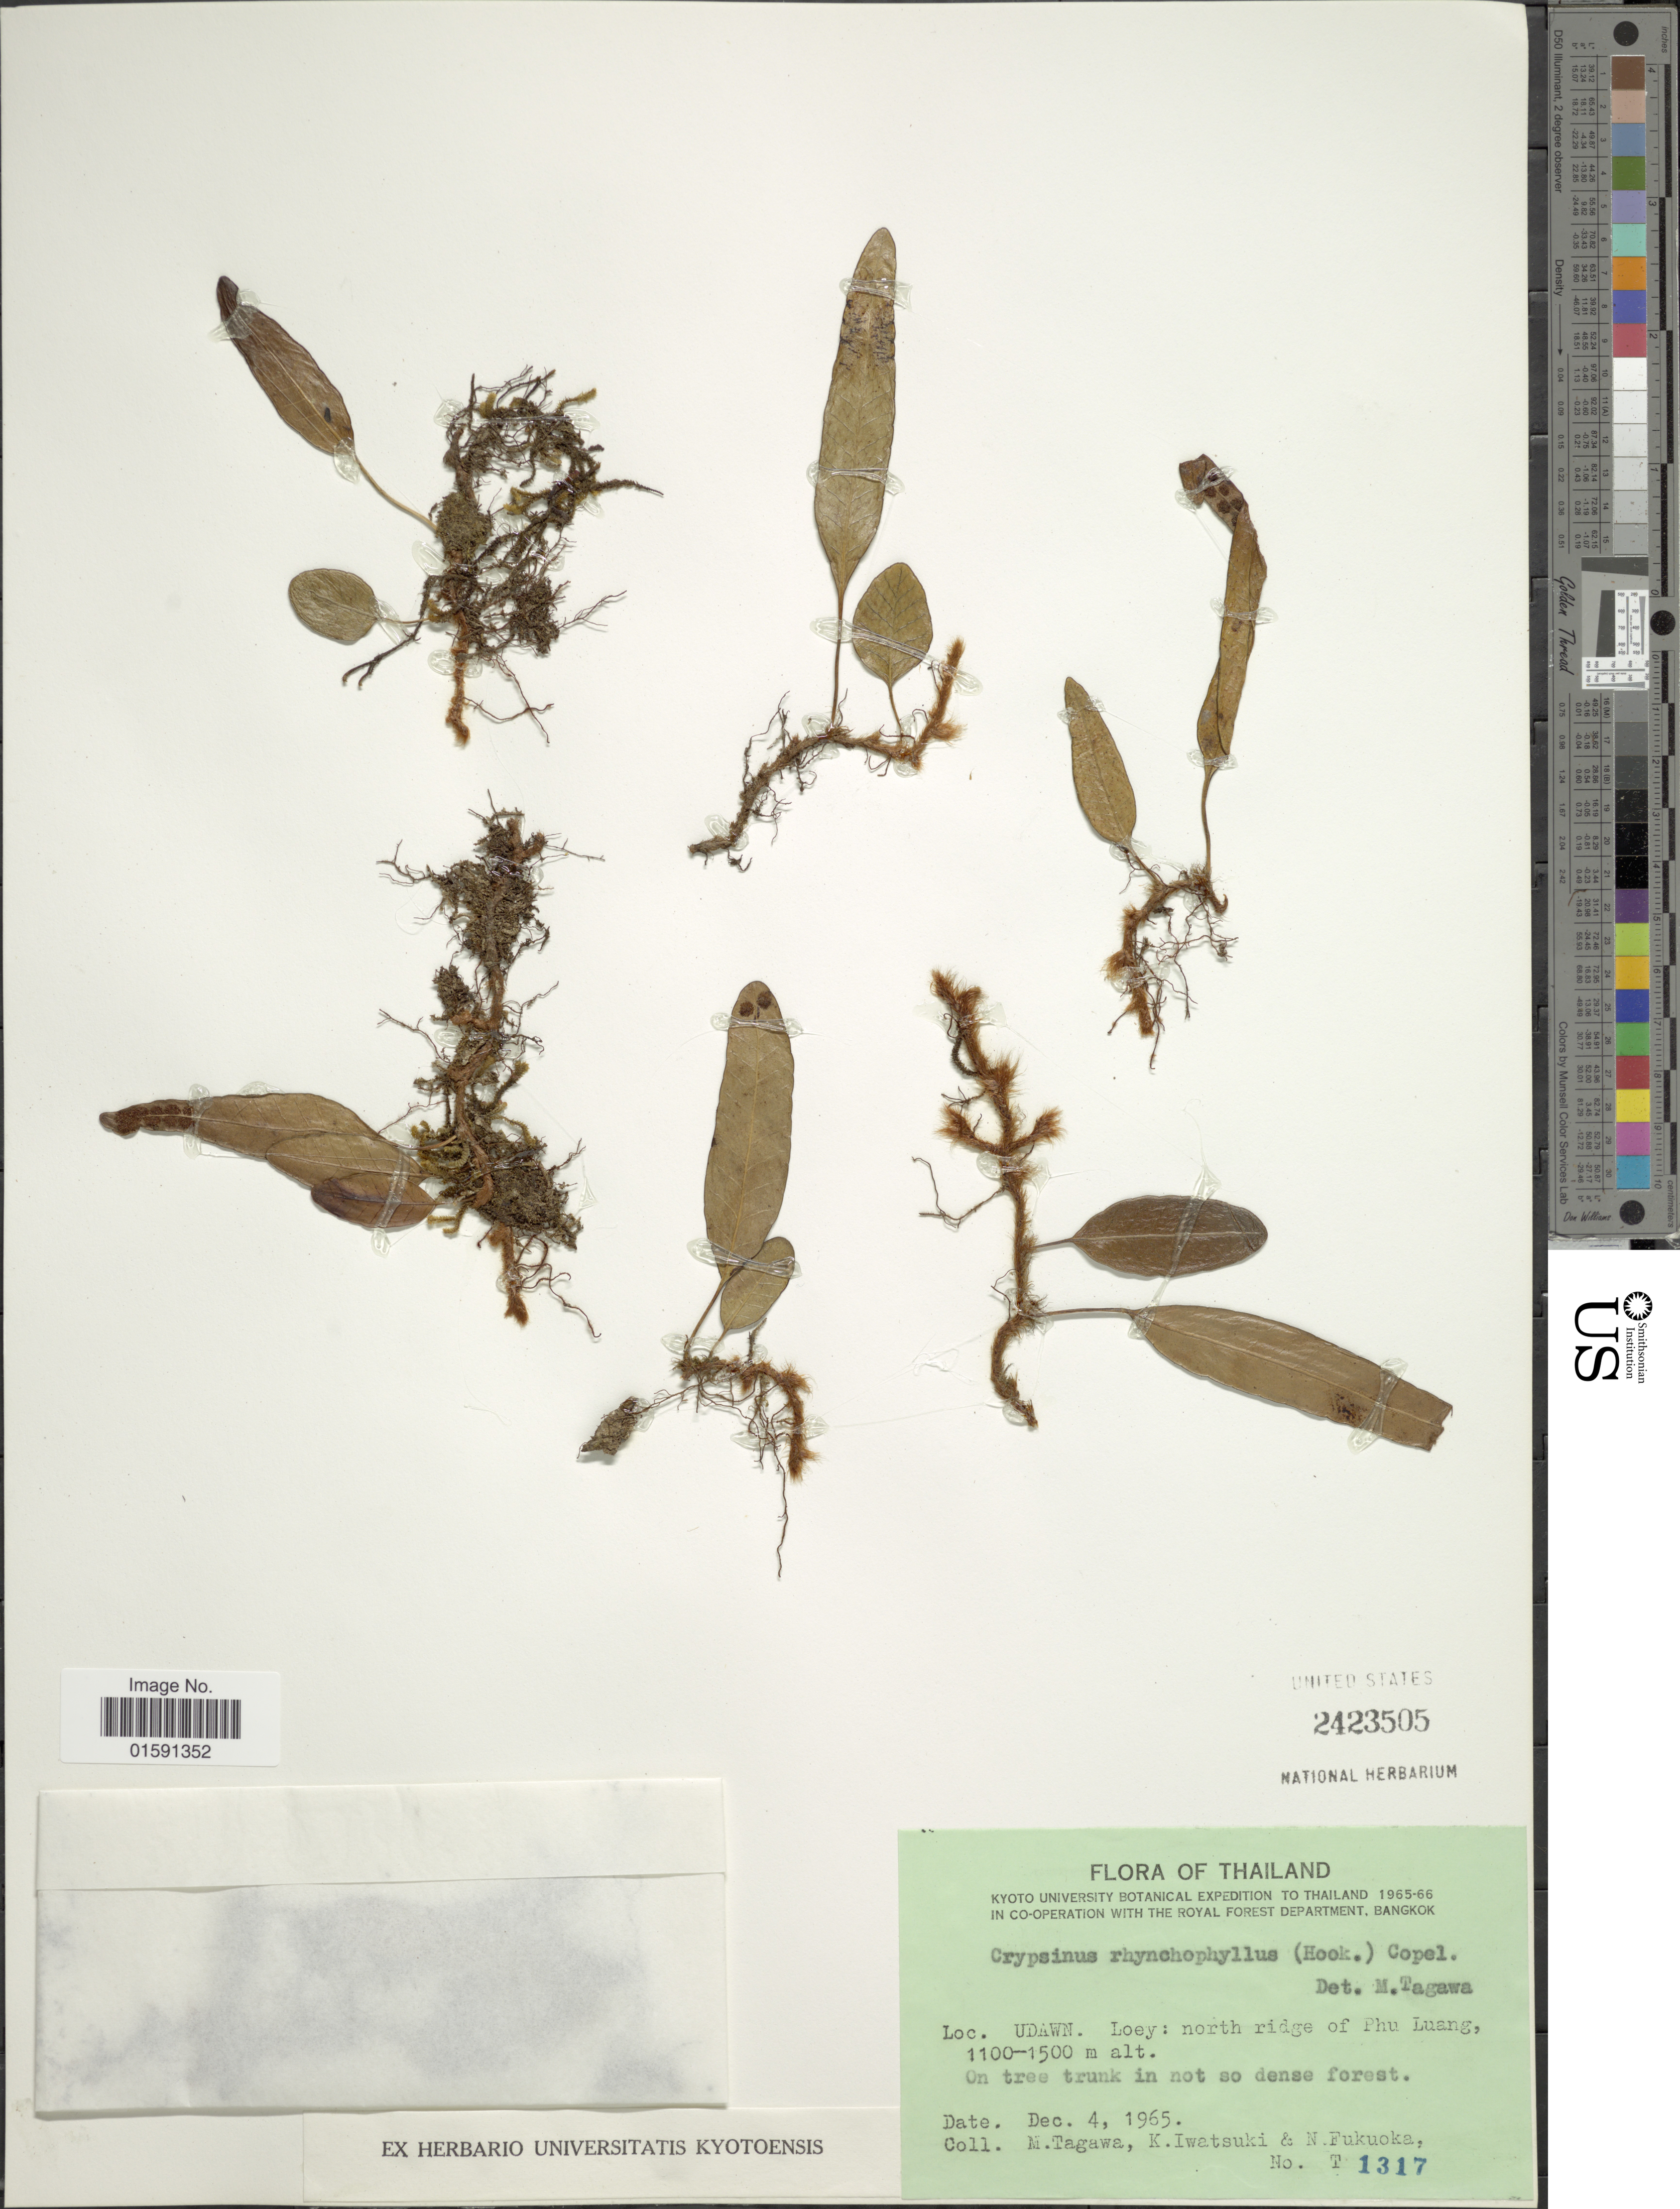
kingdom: Plantae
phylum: Tracheophyta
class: Polypodiopsida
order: Polypodiales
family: Polypodiaceae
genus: Selliguea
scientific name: Selliguea rhynchophylla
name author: (Hook.) Fraser-Jenk.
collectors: M. Tagawa, K. Iwatsuki & N. Fukuoka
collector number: T 1317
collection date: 1965-12-04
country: Thailand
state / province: Loei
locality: Udawn. Loey: north ridge of Phu Luang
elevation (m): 1100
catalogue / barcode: US 2423505